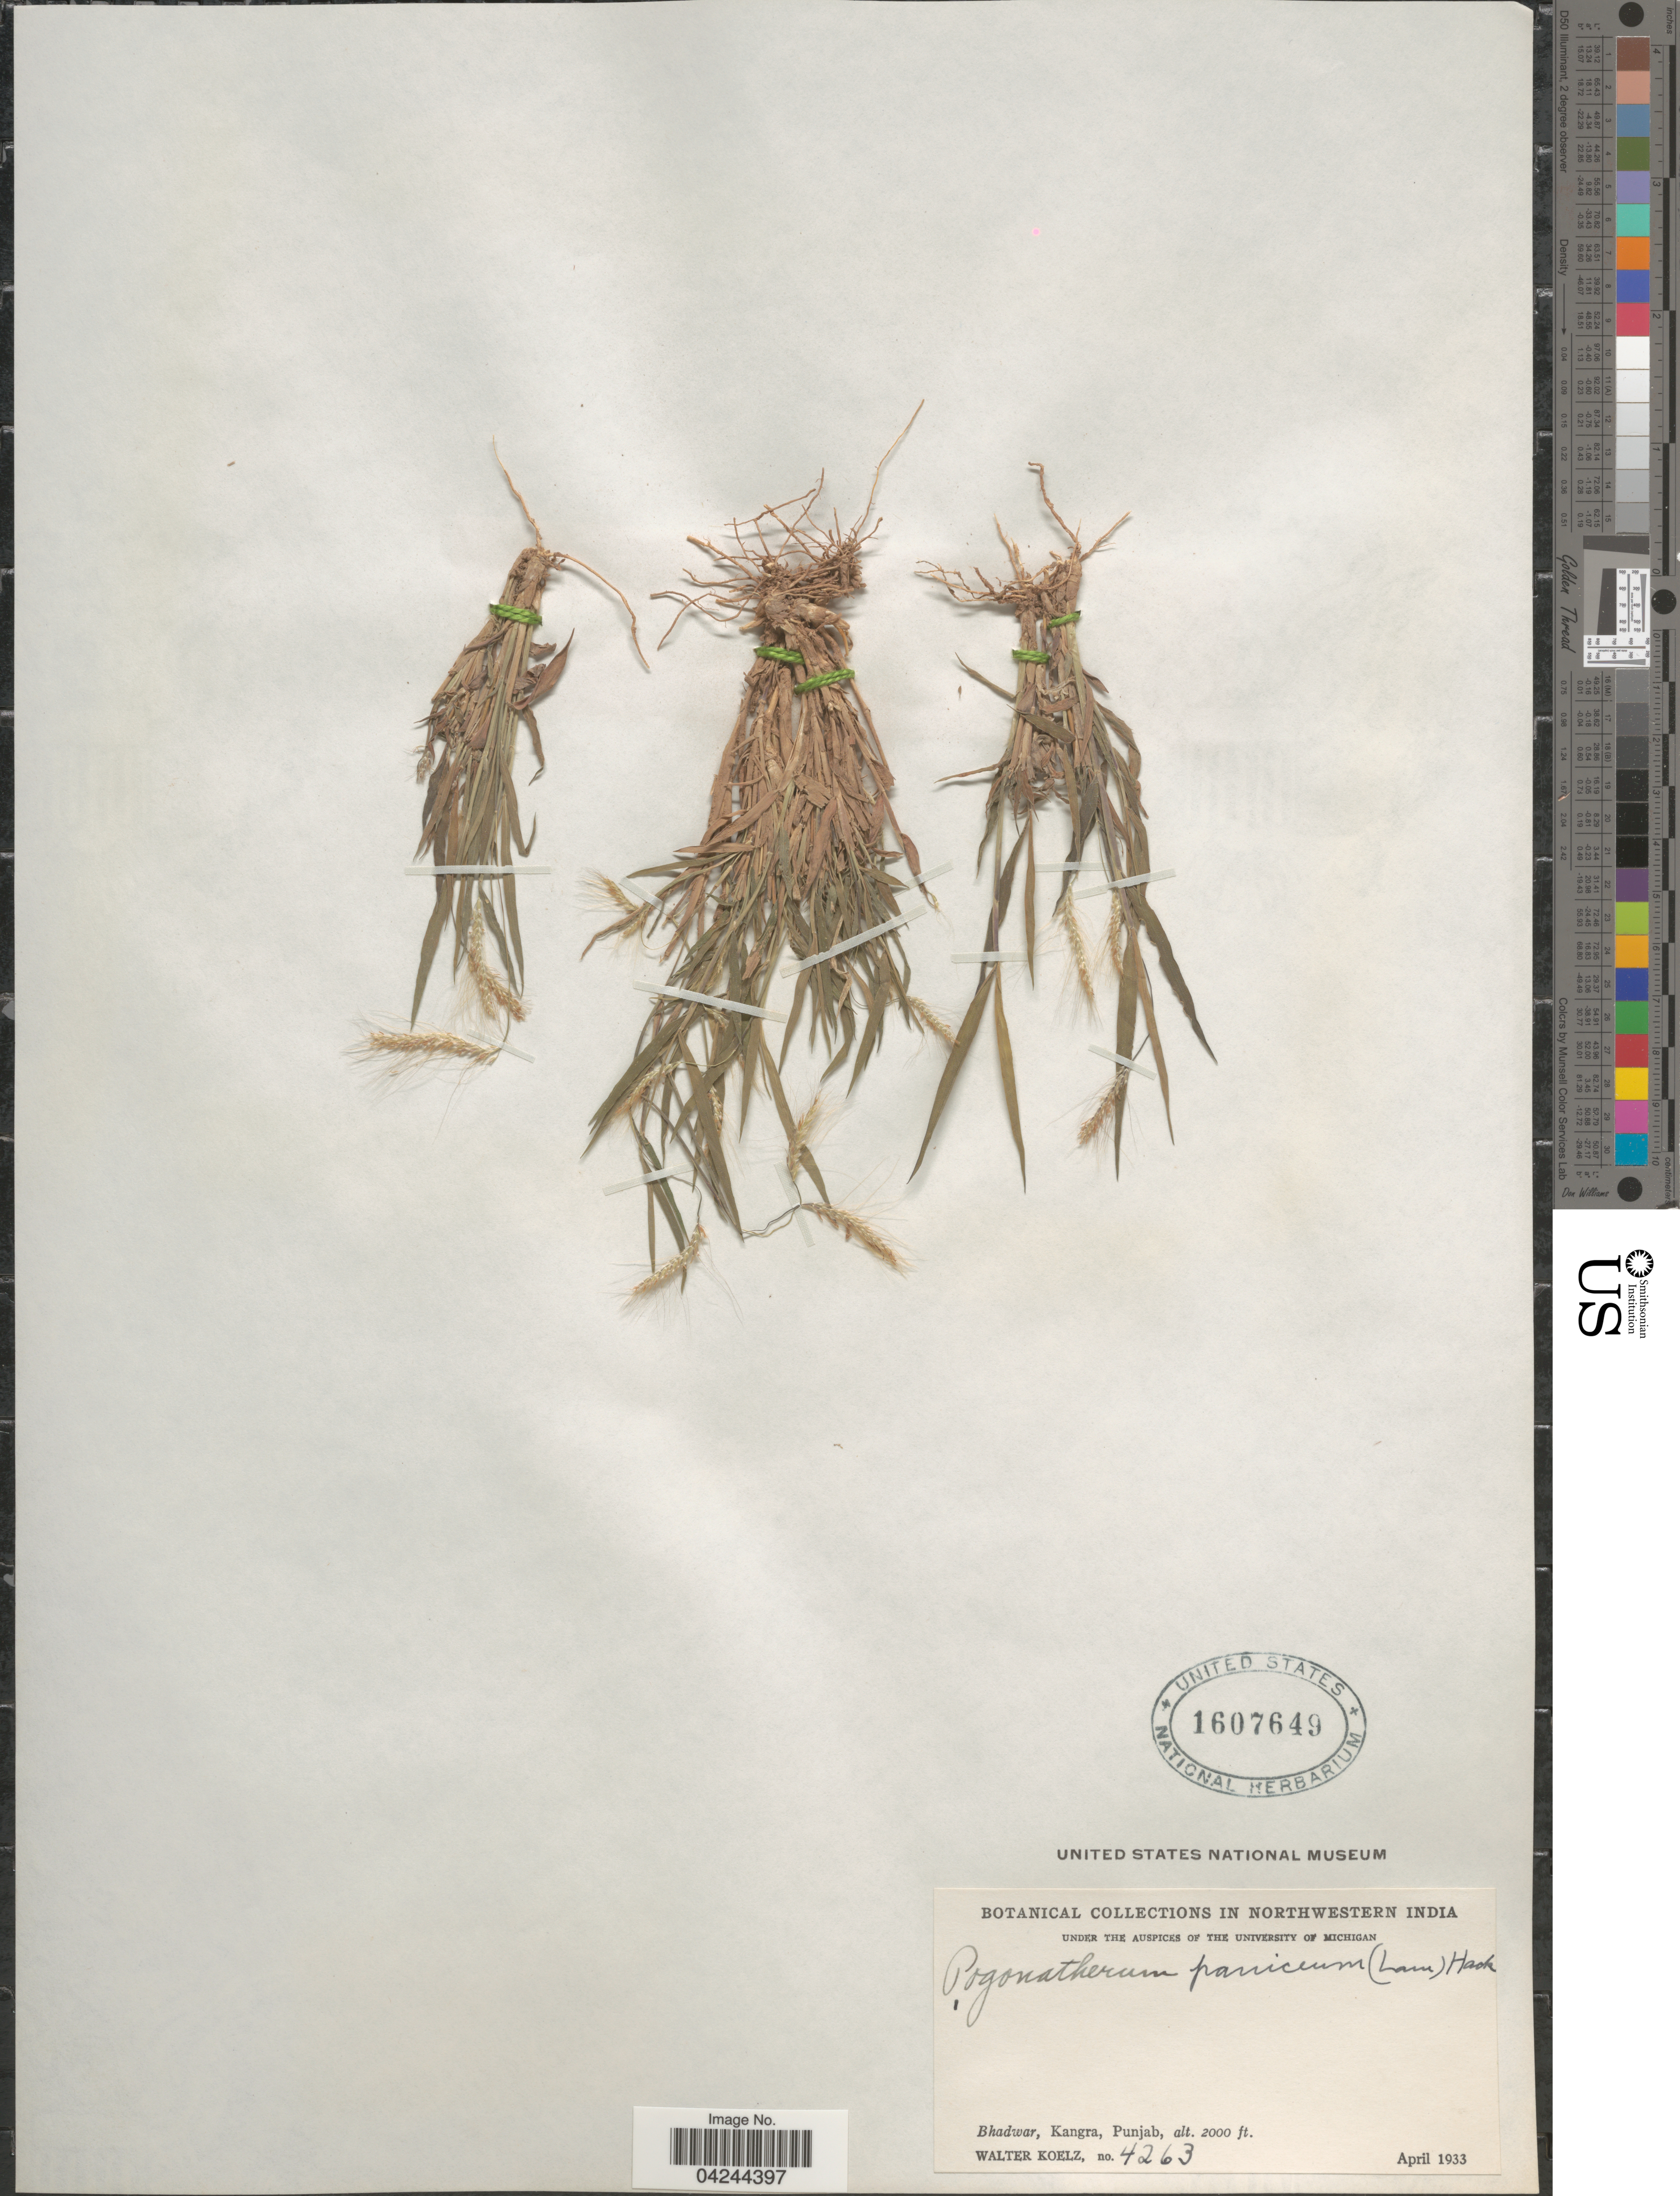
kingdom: Plantae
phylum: Tracheophyta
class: Liliopsida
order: Poales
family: Poaceae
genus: Pogonatherum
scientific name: Pogonatherum crinitum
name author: (Thunb.) Kunth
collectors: W. N. Koelz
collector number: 4263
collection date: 1933-04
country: India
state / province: Punjab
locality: Northwestern India. Bhadwar, Kangra.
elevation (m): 610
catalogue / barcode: US 1607649